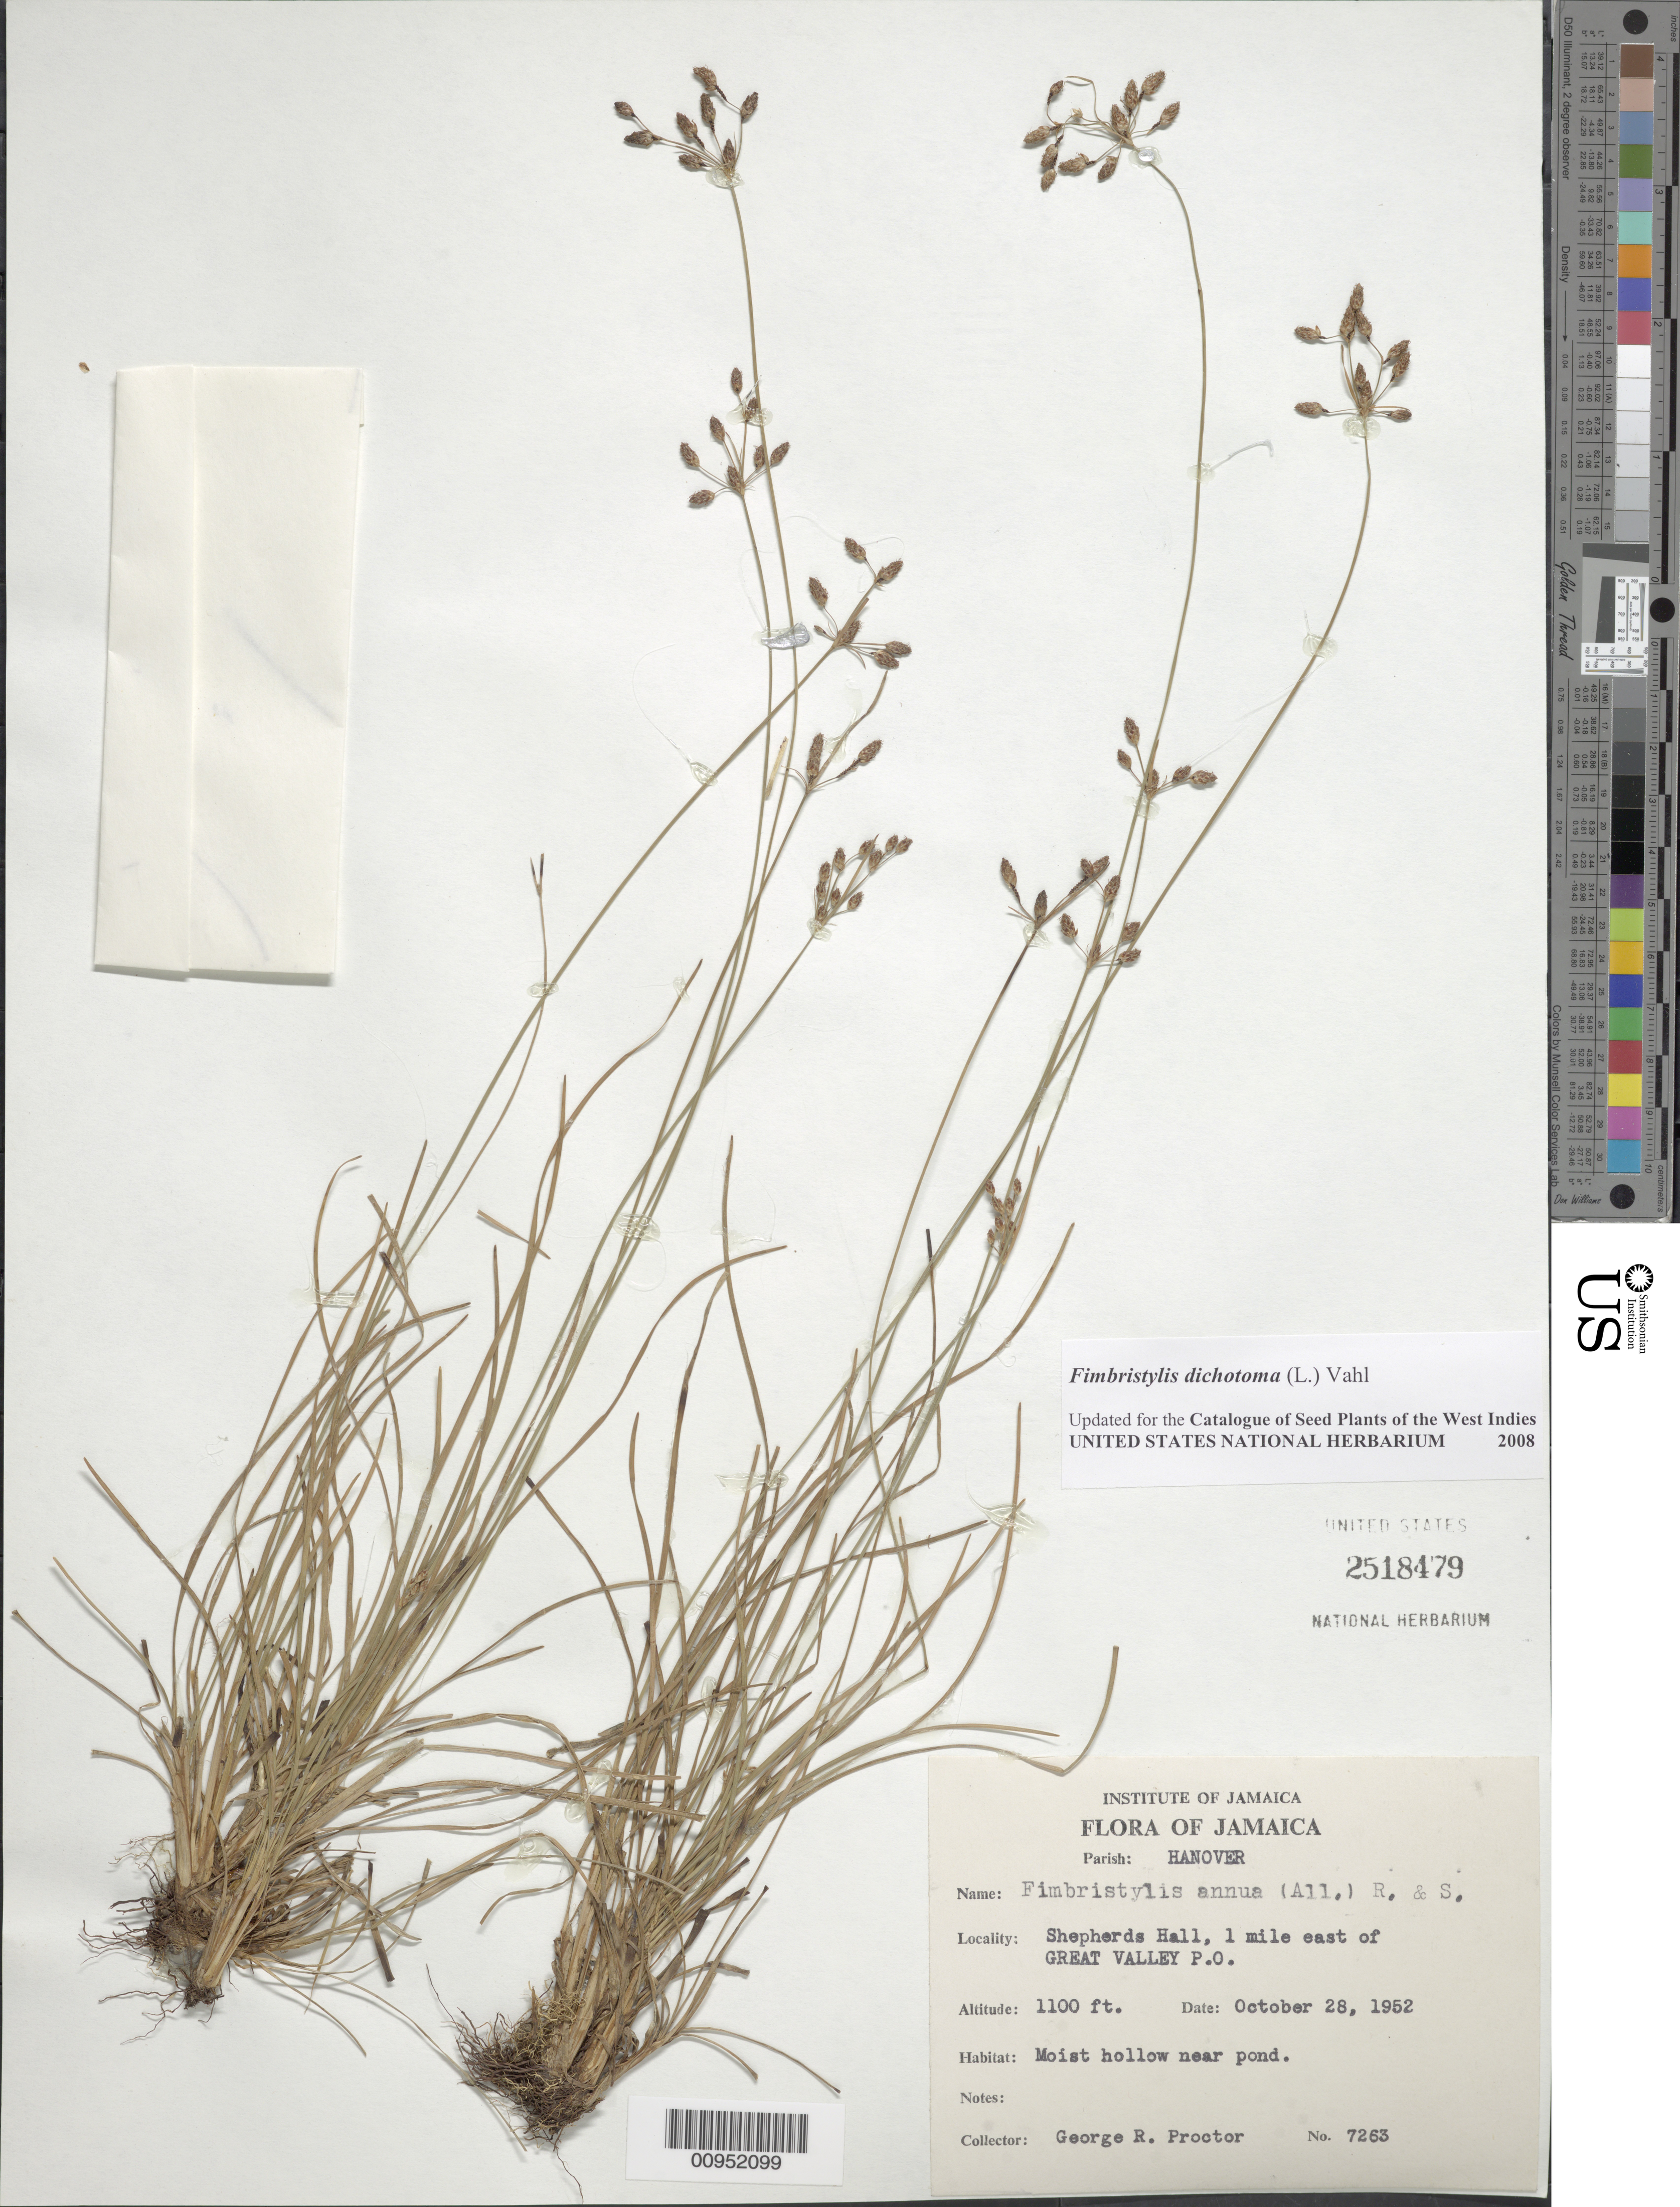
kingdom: Plantae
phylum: Tracheophyta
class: Liliopsida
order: Poales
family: Cyperaceae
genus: Fimbristylis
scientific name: Fimbristylis dichotoma subsp. dichotoma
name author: (L.) Vahl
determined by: Strong, M. T., (US), Smithsonian Institution - National Museum of Natural History (UNITED STATES)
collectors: G. R. Proctor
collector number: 7263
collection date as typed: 28 Oct 1952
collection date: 1952-10-28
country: Jamaica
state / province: Hanover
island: Jamaica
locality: Shepherds Hall, 1 mile E of Great Valley P.O.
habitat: Moist hollow near pond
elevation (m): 335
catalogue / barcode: US 2518479